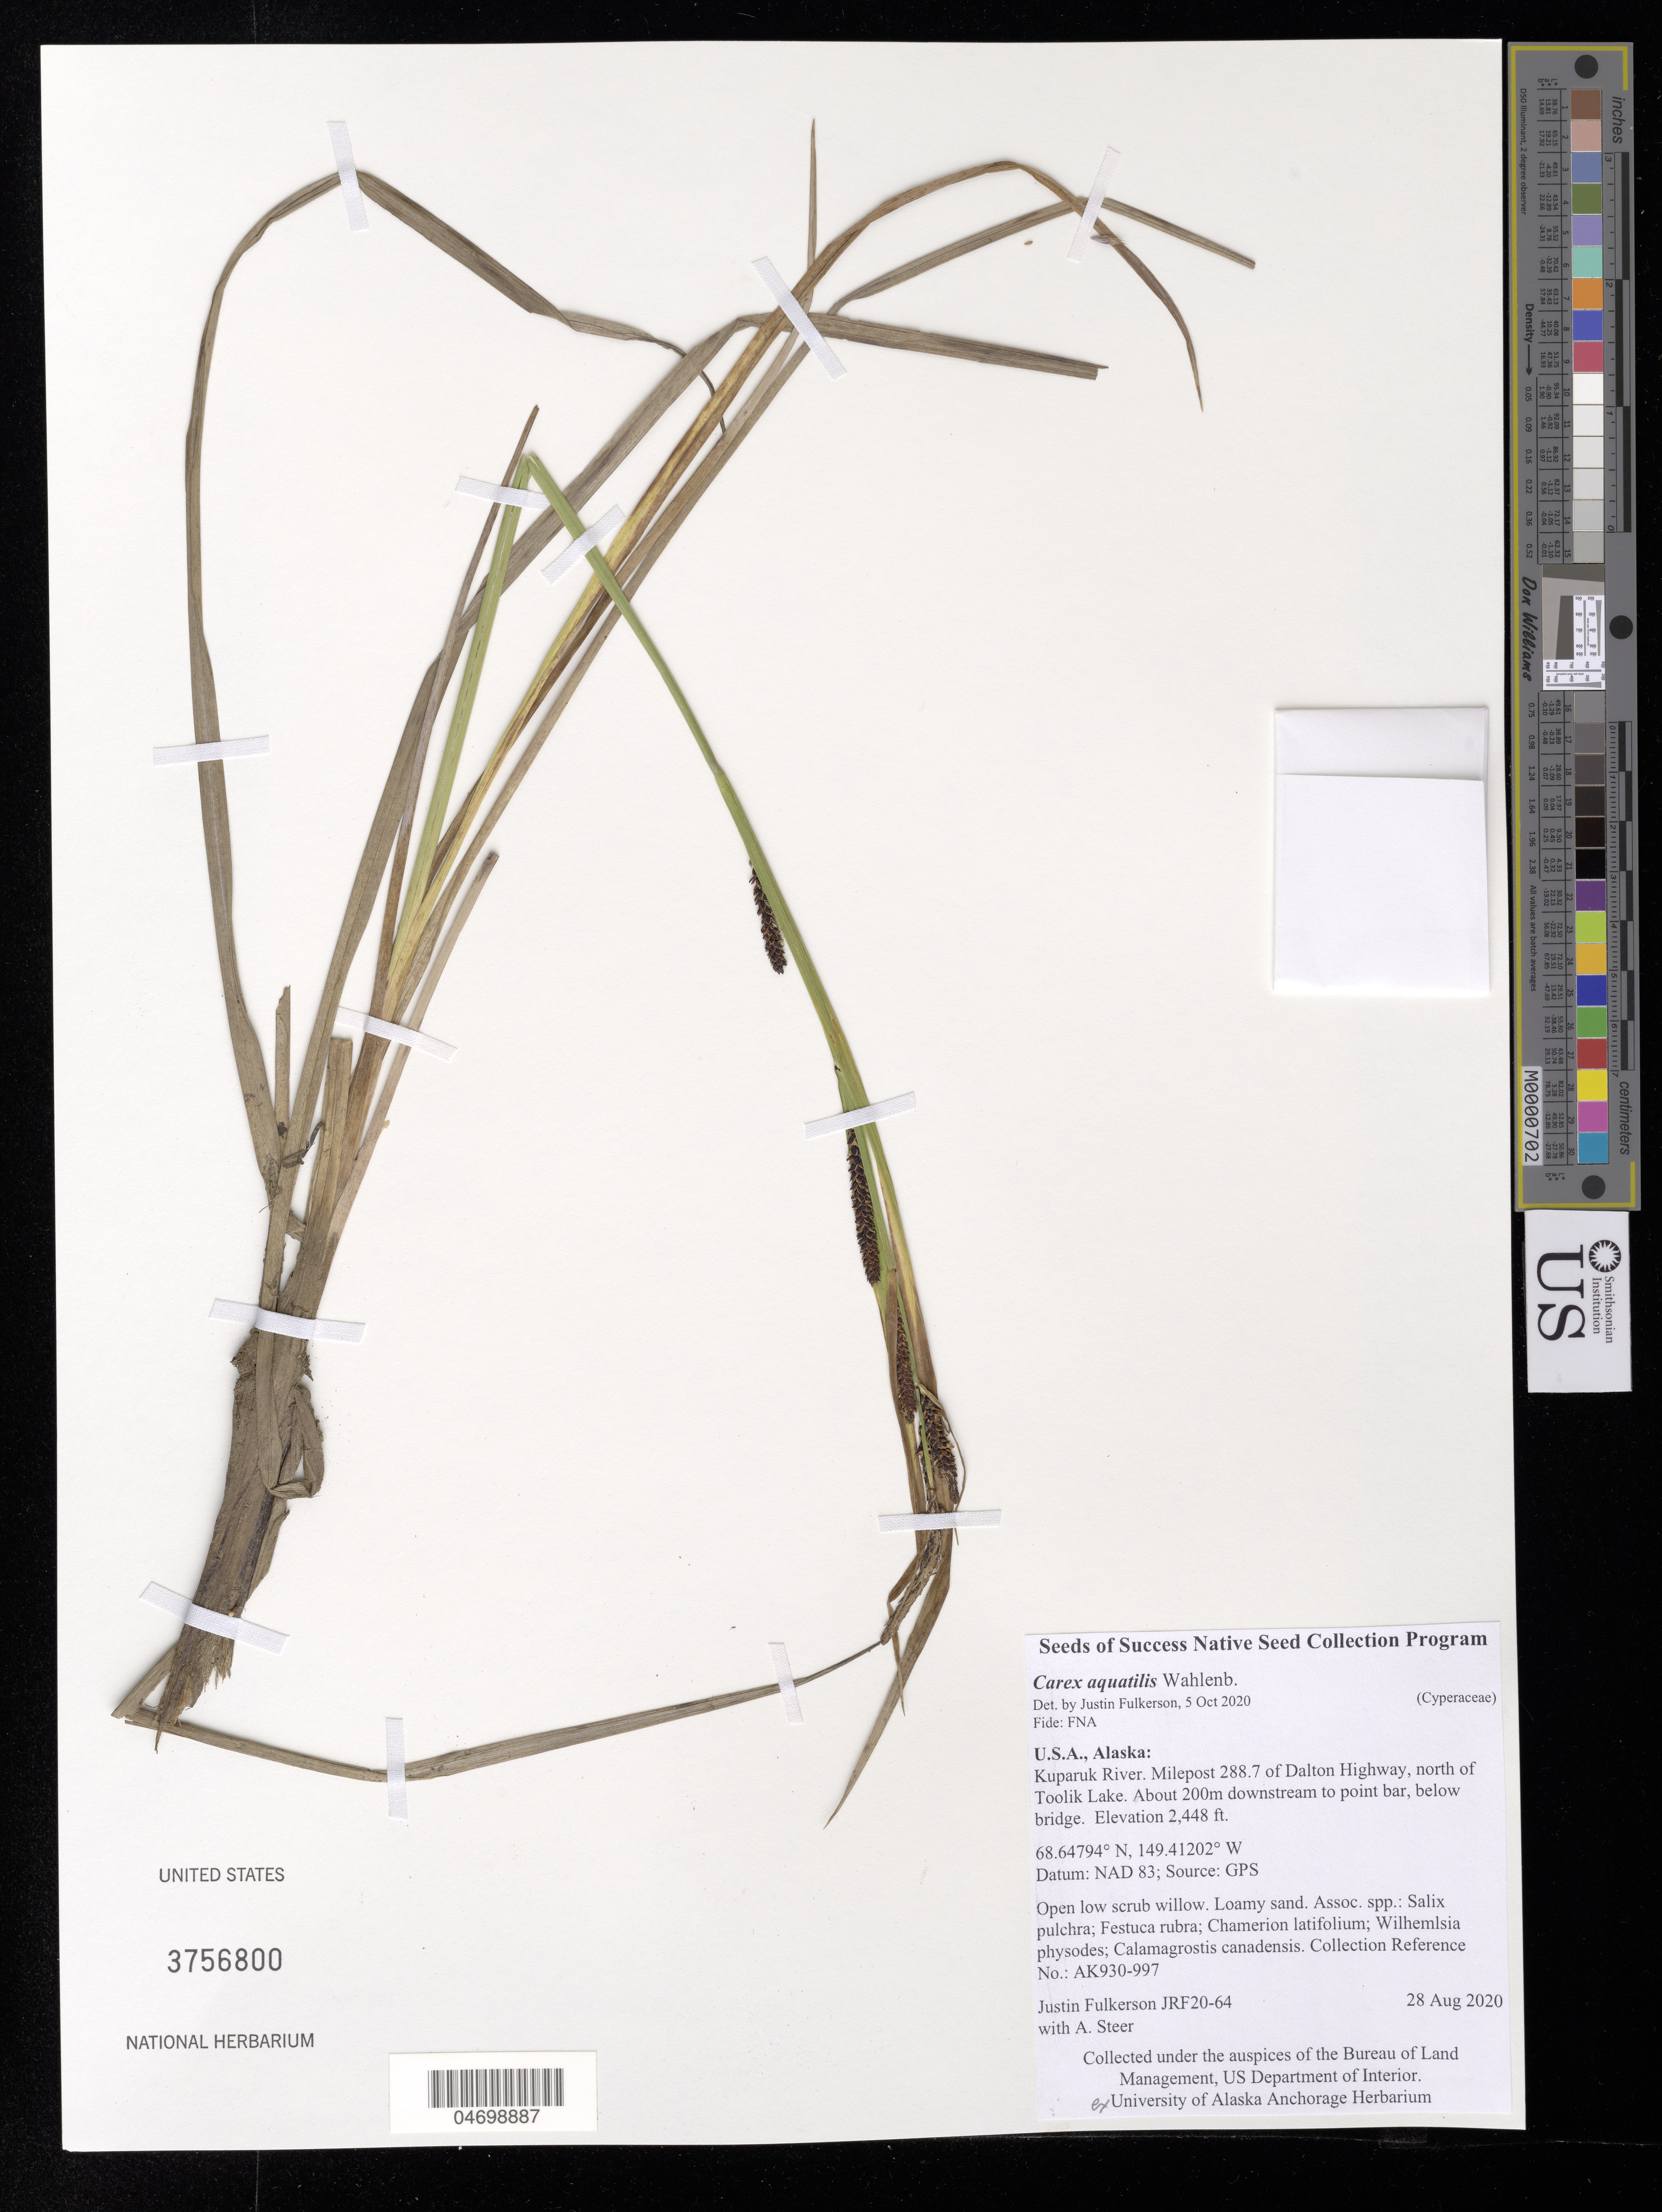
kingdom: Plantae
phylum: Tracheophyta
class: Liliopsida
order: Poales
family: Cyperaceae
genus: Carex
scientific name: Carex aquatilis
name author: Wahlenb.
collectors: J. Fulkerson & A. Steer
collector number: AK930-997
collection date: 2020-08-28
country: United States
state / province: Alaska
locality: Milepost 288.7 of Dalton Hwy, N of Toolik Lake.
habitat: Open low scrub willow. Loamy sand. With Salix pulchra, Festuca rubra, Chamerion latifolium, etc.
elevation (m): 746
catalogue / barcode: US 3756800